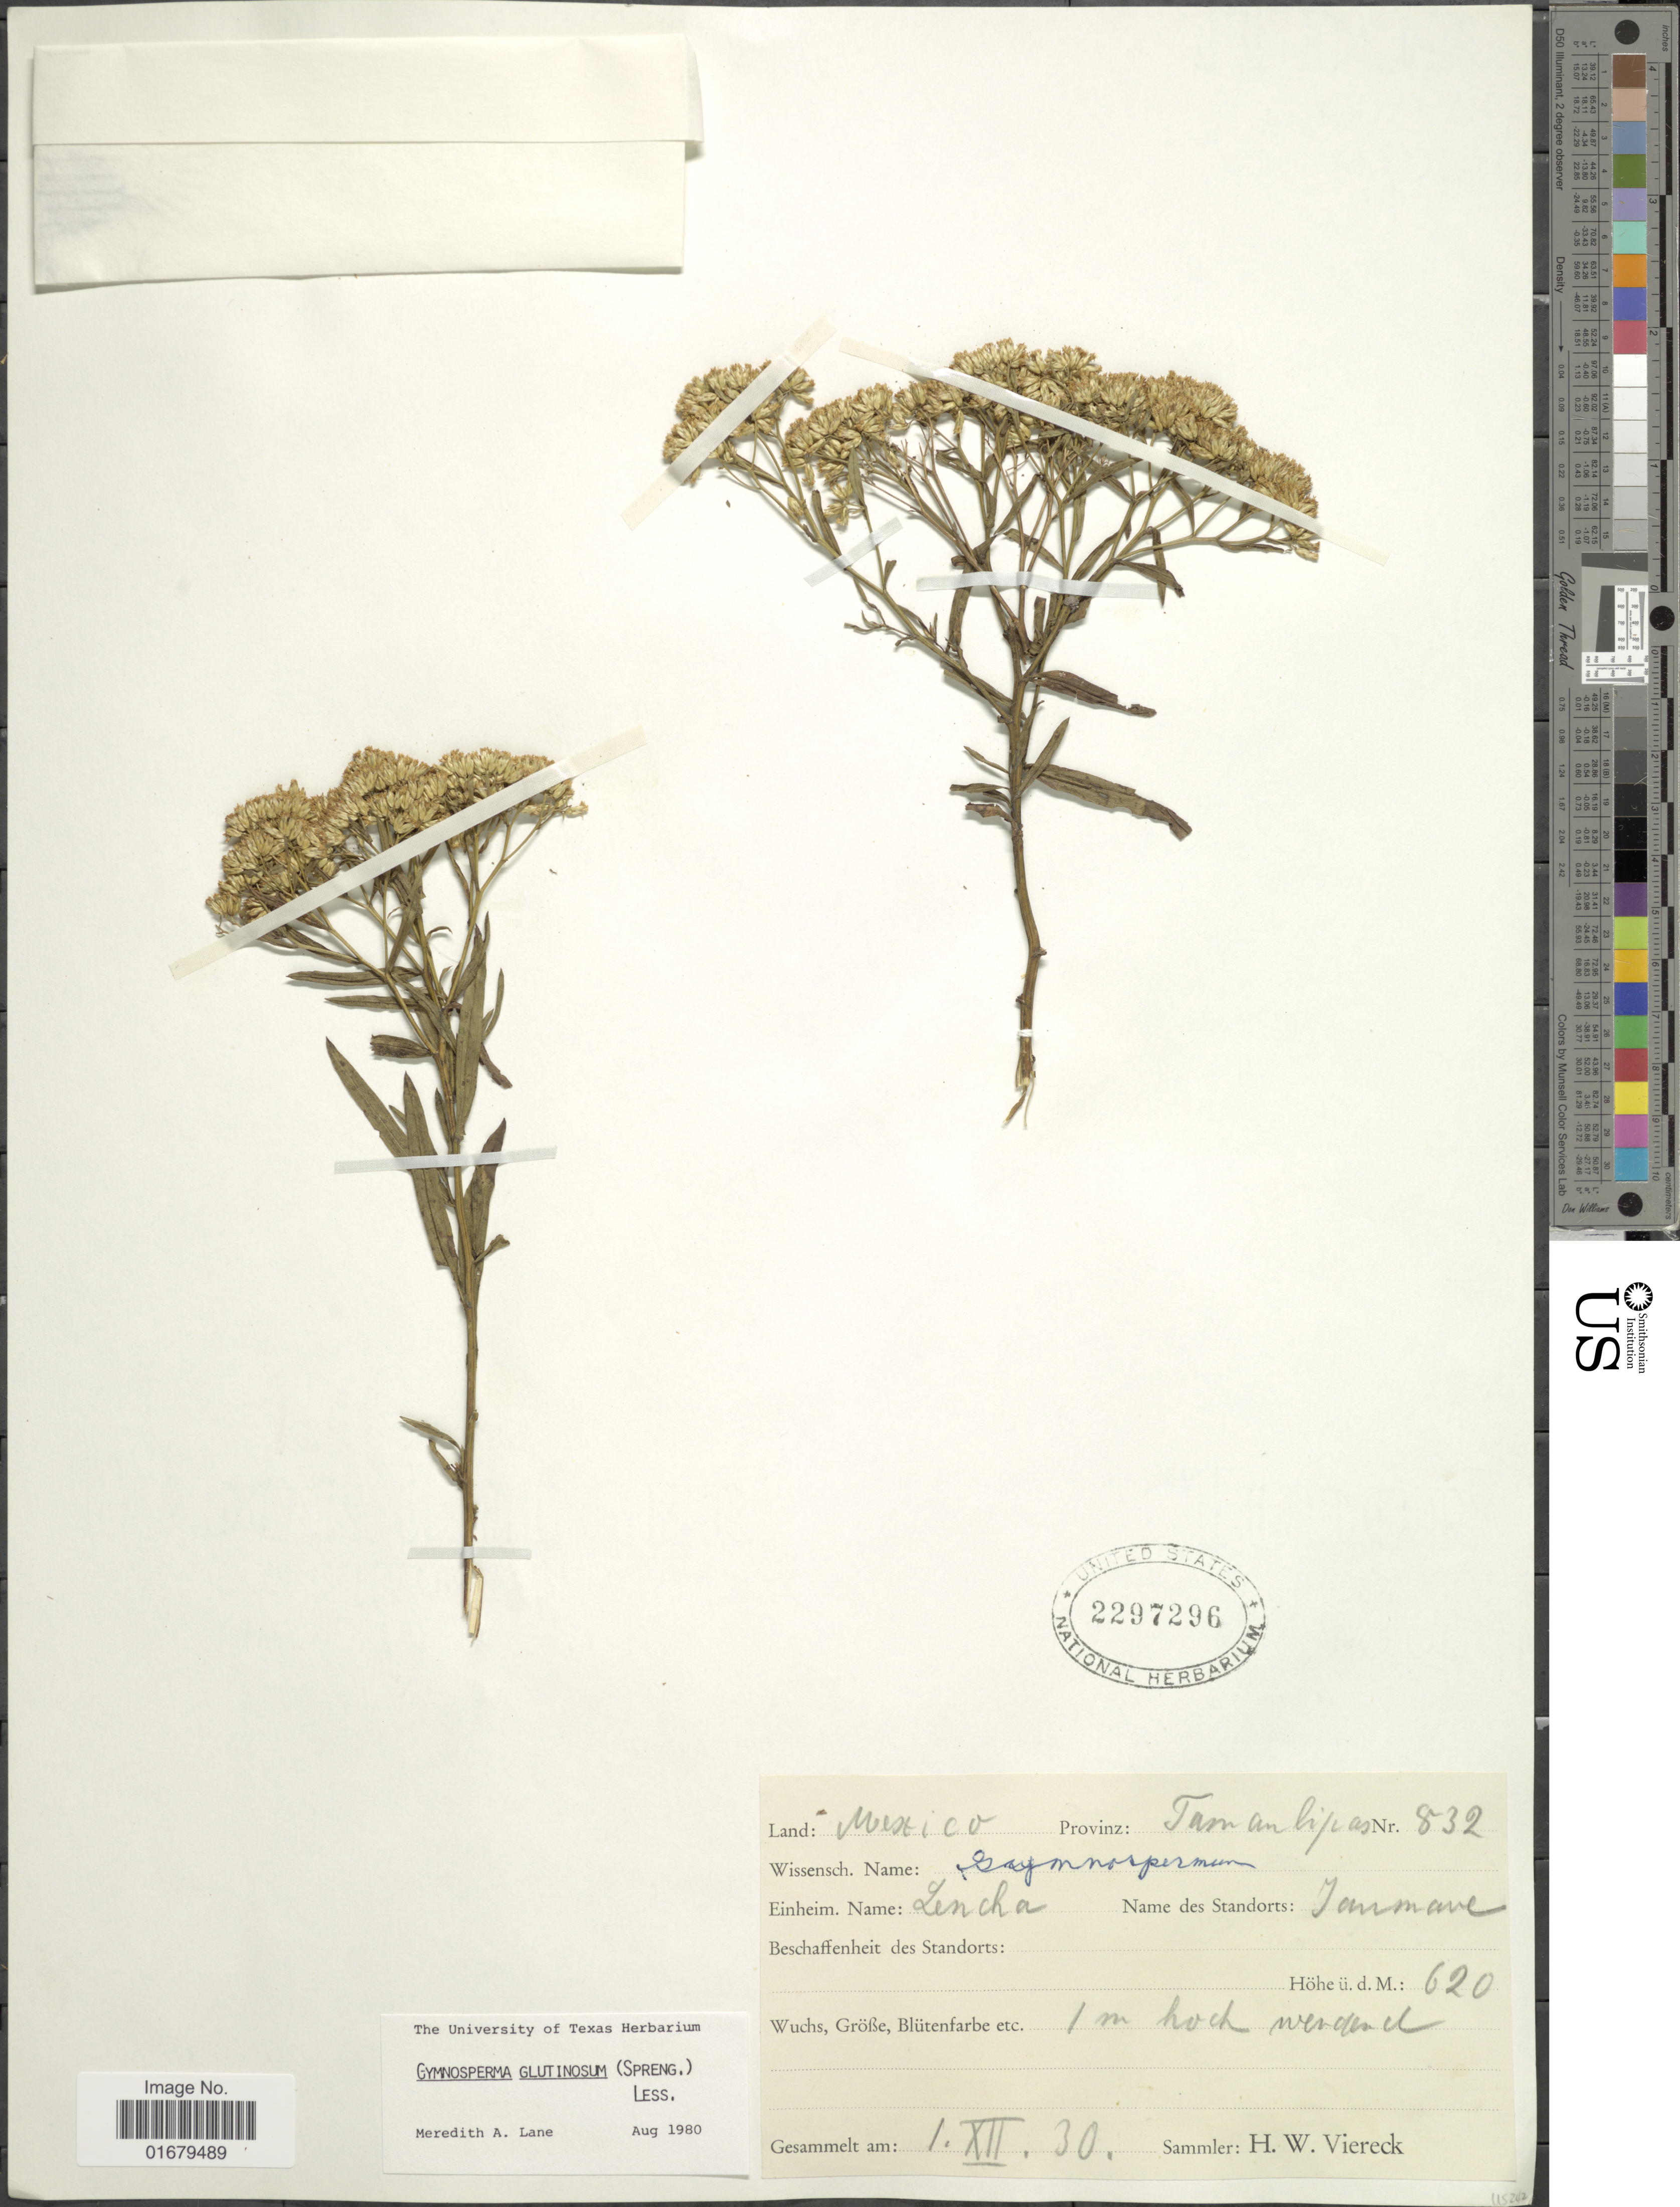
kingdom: Plantae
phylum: Tracheophyta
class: Magnoliopsida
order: Asterales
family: Asteraceae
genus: Gymnosperma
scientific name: Gymnosperma glutinosum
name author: (Spreng.) Less.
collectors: H. W. Viereck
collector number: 832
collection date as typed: Transcribed d/m/y: 1/12/30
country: Mexico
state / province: Tamaulipas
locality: Jaumave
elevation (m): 620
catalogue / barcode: US 2297296